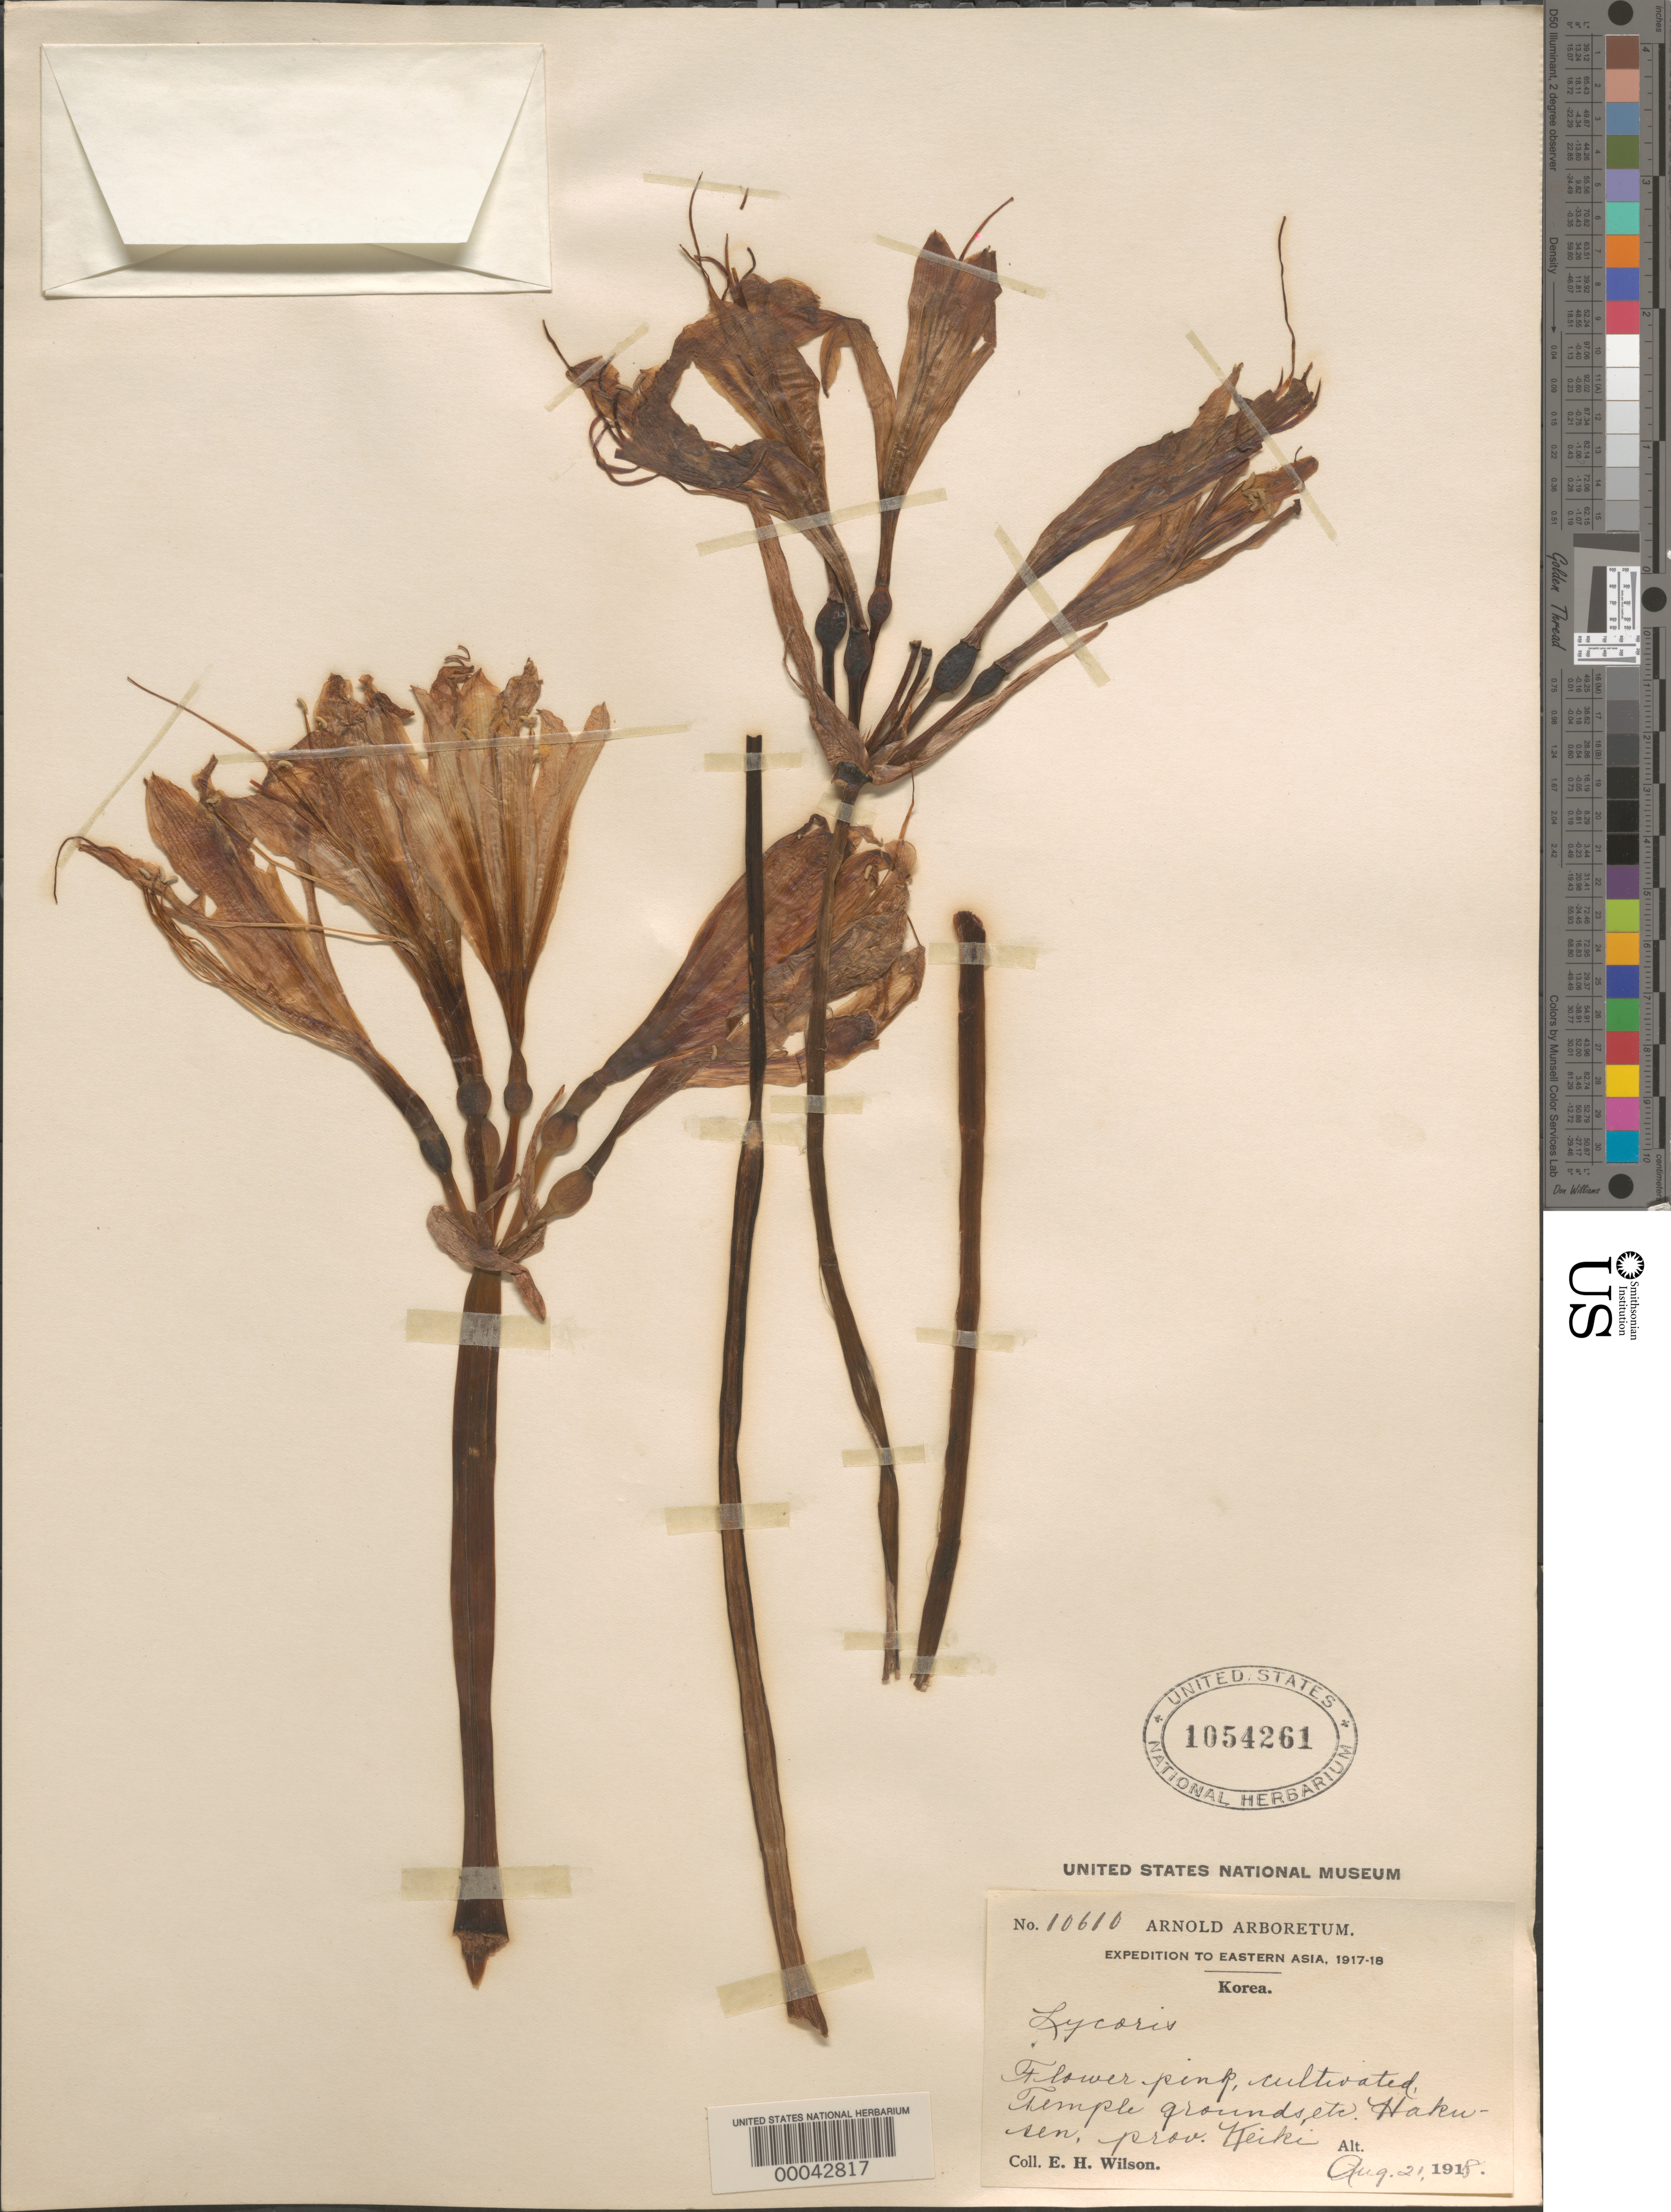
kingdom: Plantae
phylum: Tracheophyta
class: Liliopsida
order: Asparagales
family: Amaryllidaceae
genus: Lycoris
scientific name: Lycoris squamigera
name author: Maxim.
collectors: E. H. Wilson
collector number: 10610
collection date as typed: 21 Aug 1918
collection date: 1918-08-21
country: South Korea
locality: Hakusen; Keiki Prov.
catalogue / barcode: US 1054261